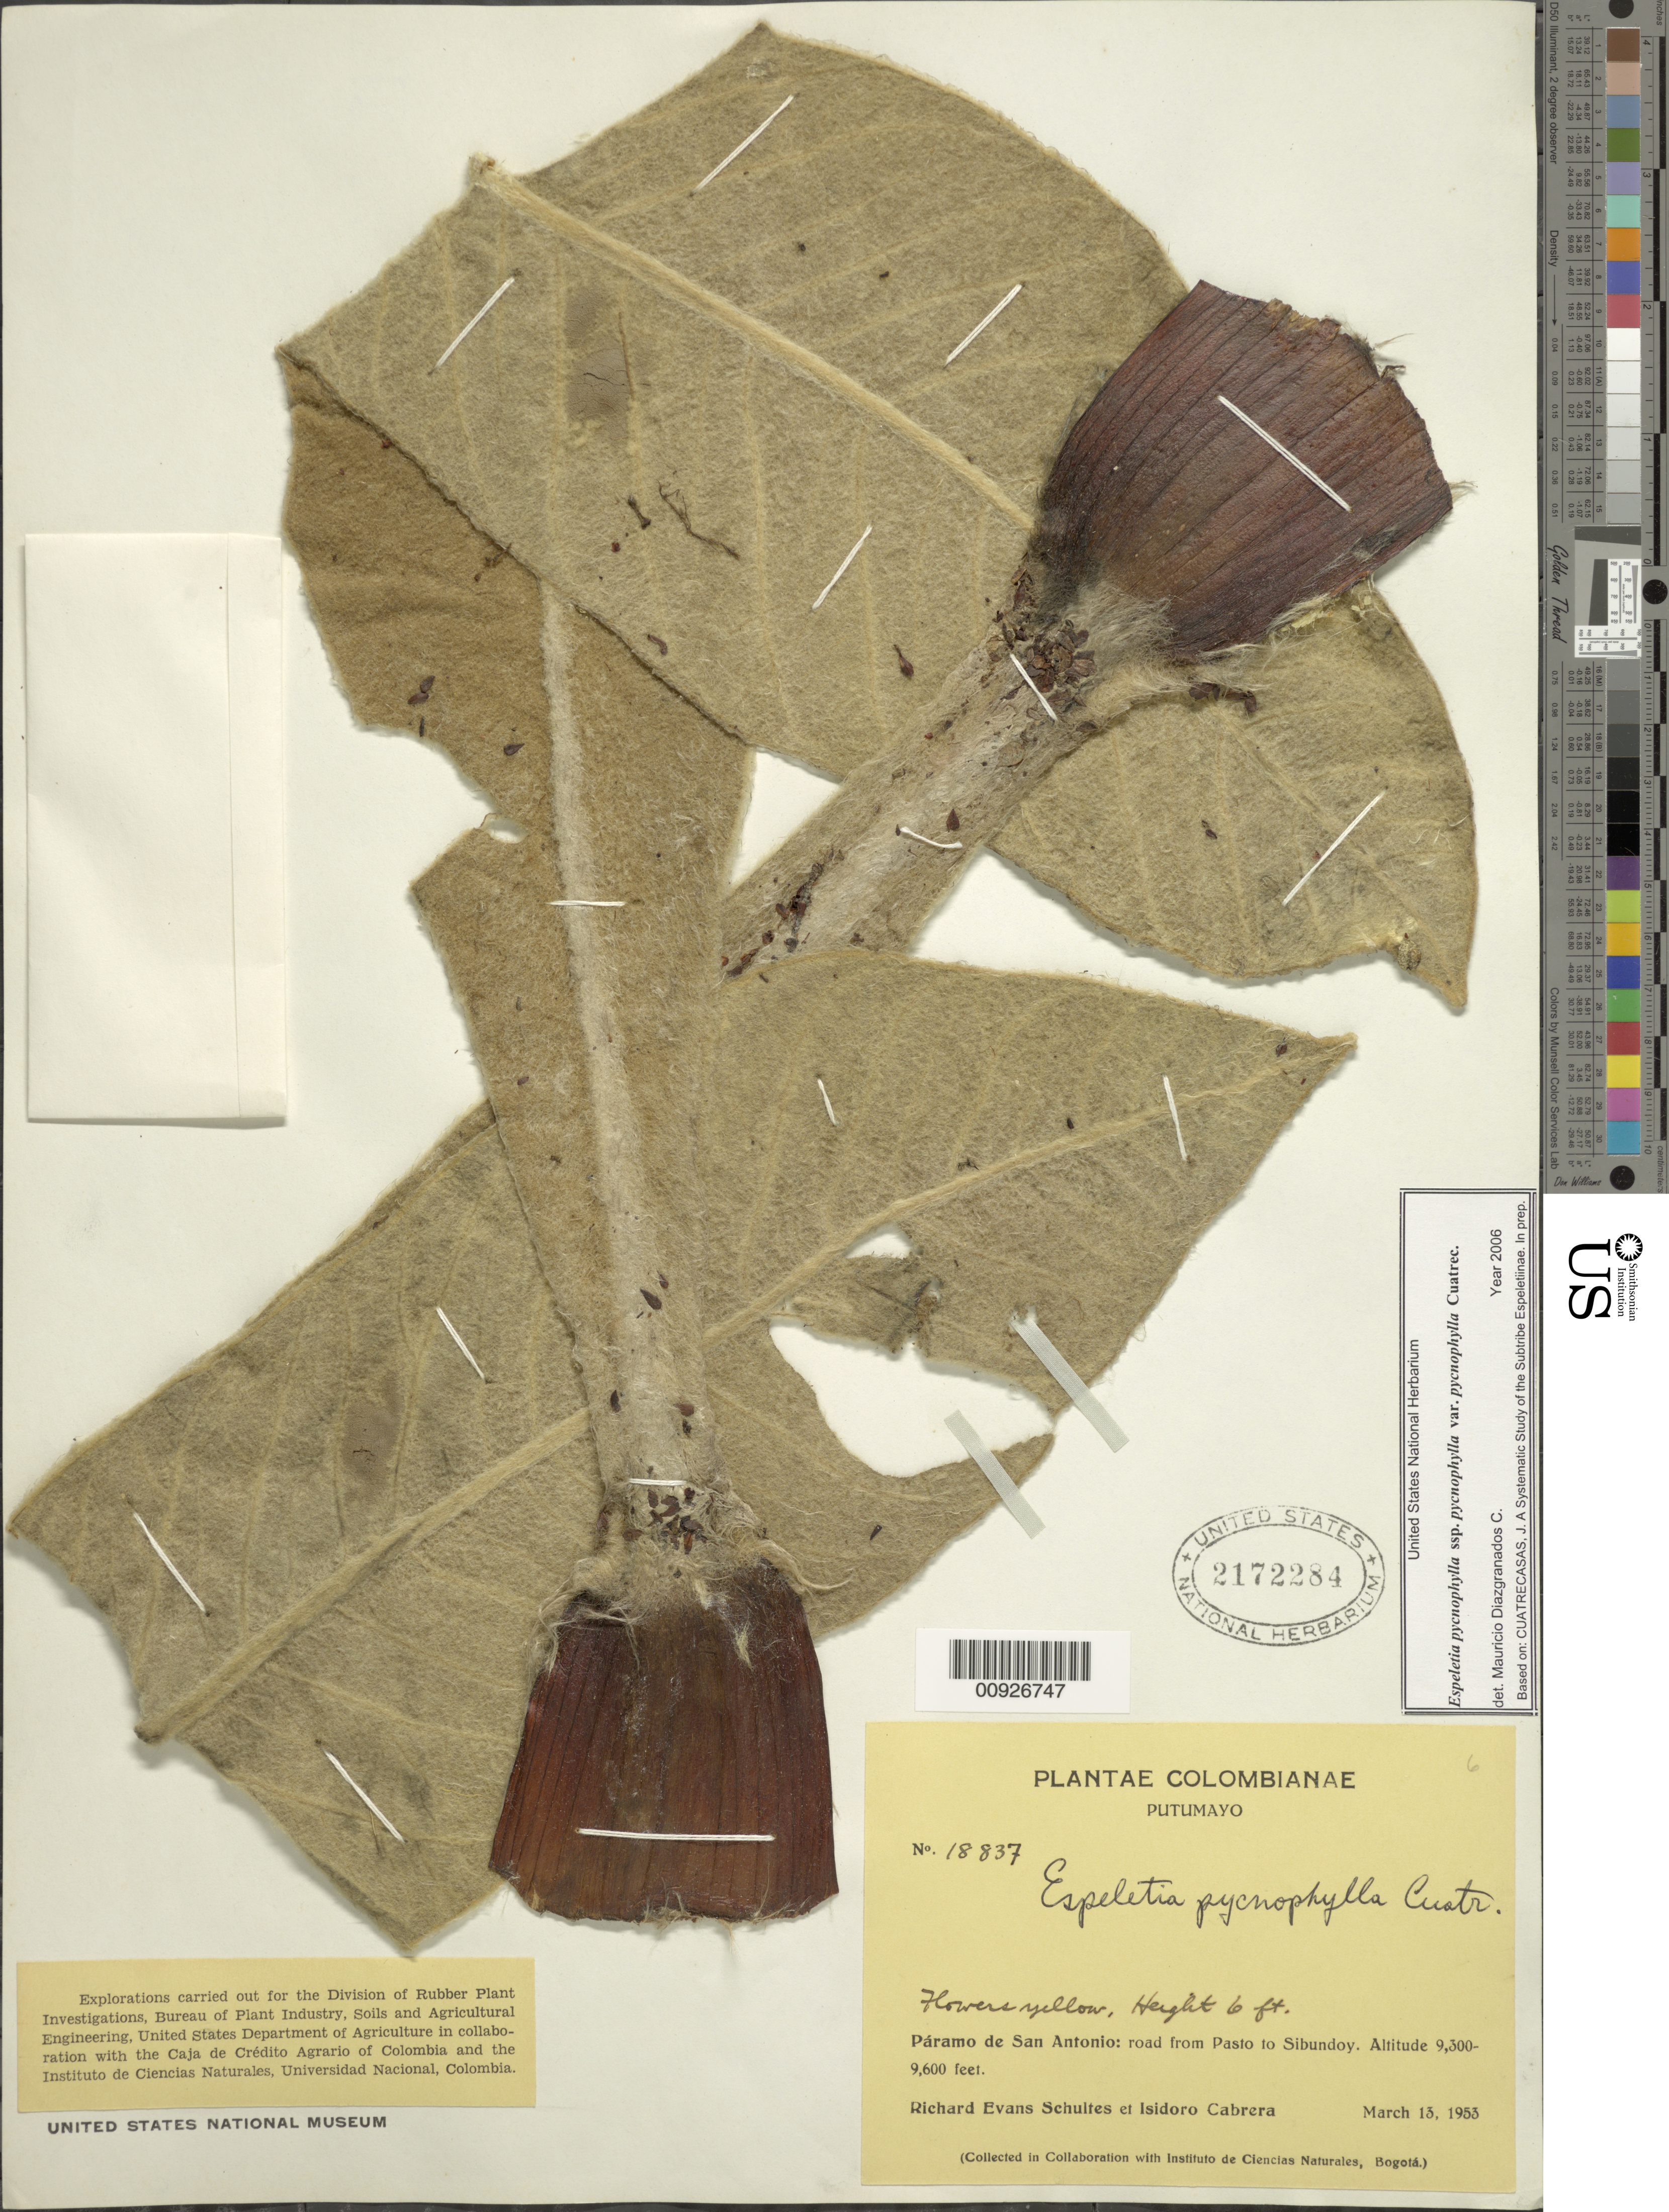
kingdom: Plantae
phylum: Tracheophyta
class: Magnoliopsida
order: Asterales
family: Asteraceae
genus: Espeletia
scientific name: Espeletia pycnophylla var. pycnophylla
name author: Cuatrec.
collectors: R. E. Schultes & I. Cabrera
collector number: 18837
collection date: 1953-03-13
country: Colombia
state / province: Putumayo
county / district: Pasto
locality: Páramo de San Antonio. Road from Pasto to Sibundoy.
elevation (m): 3100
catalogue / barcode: US 2172284